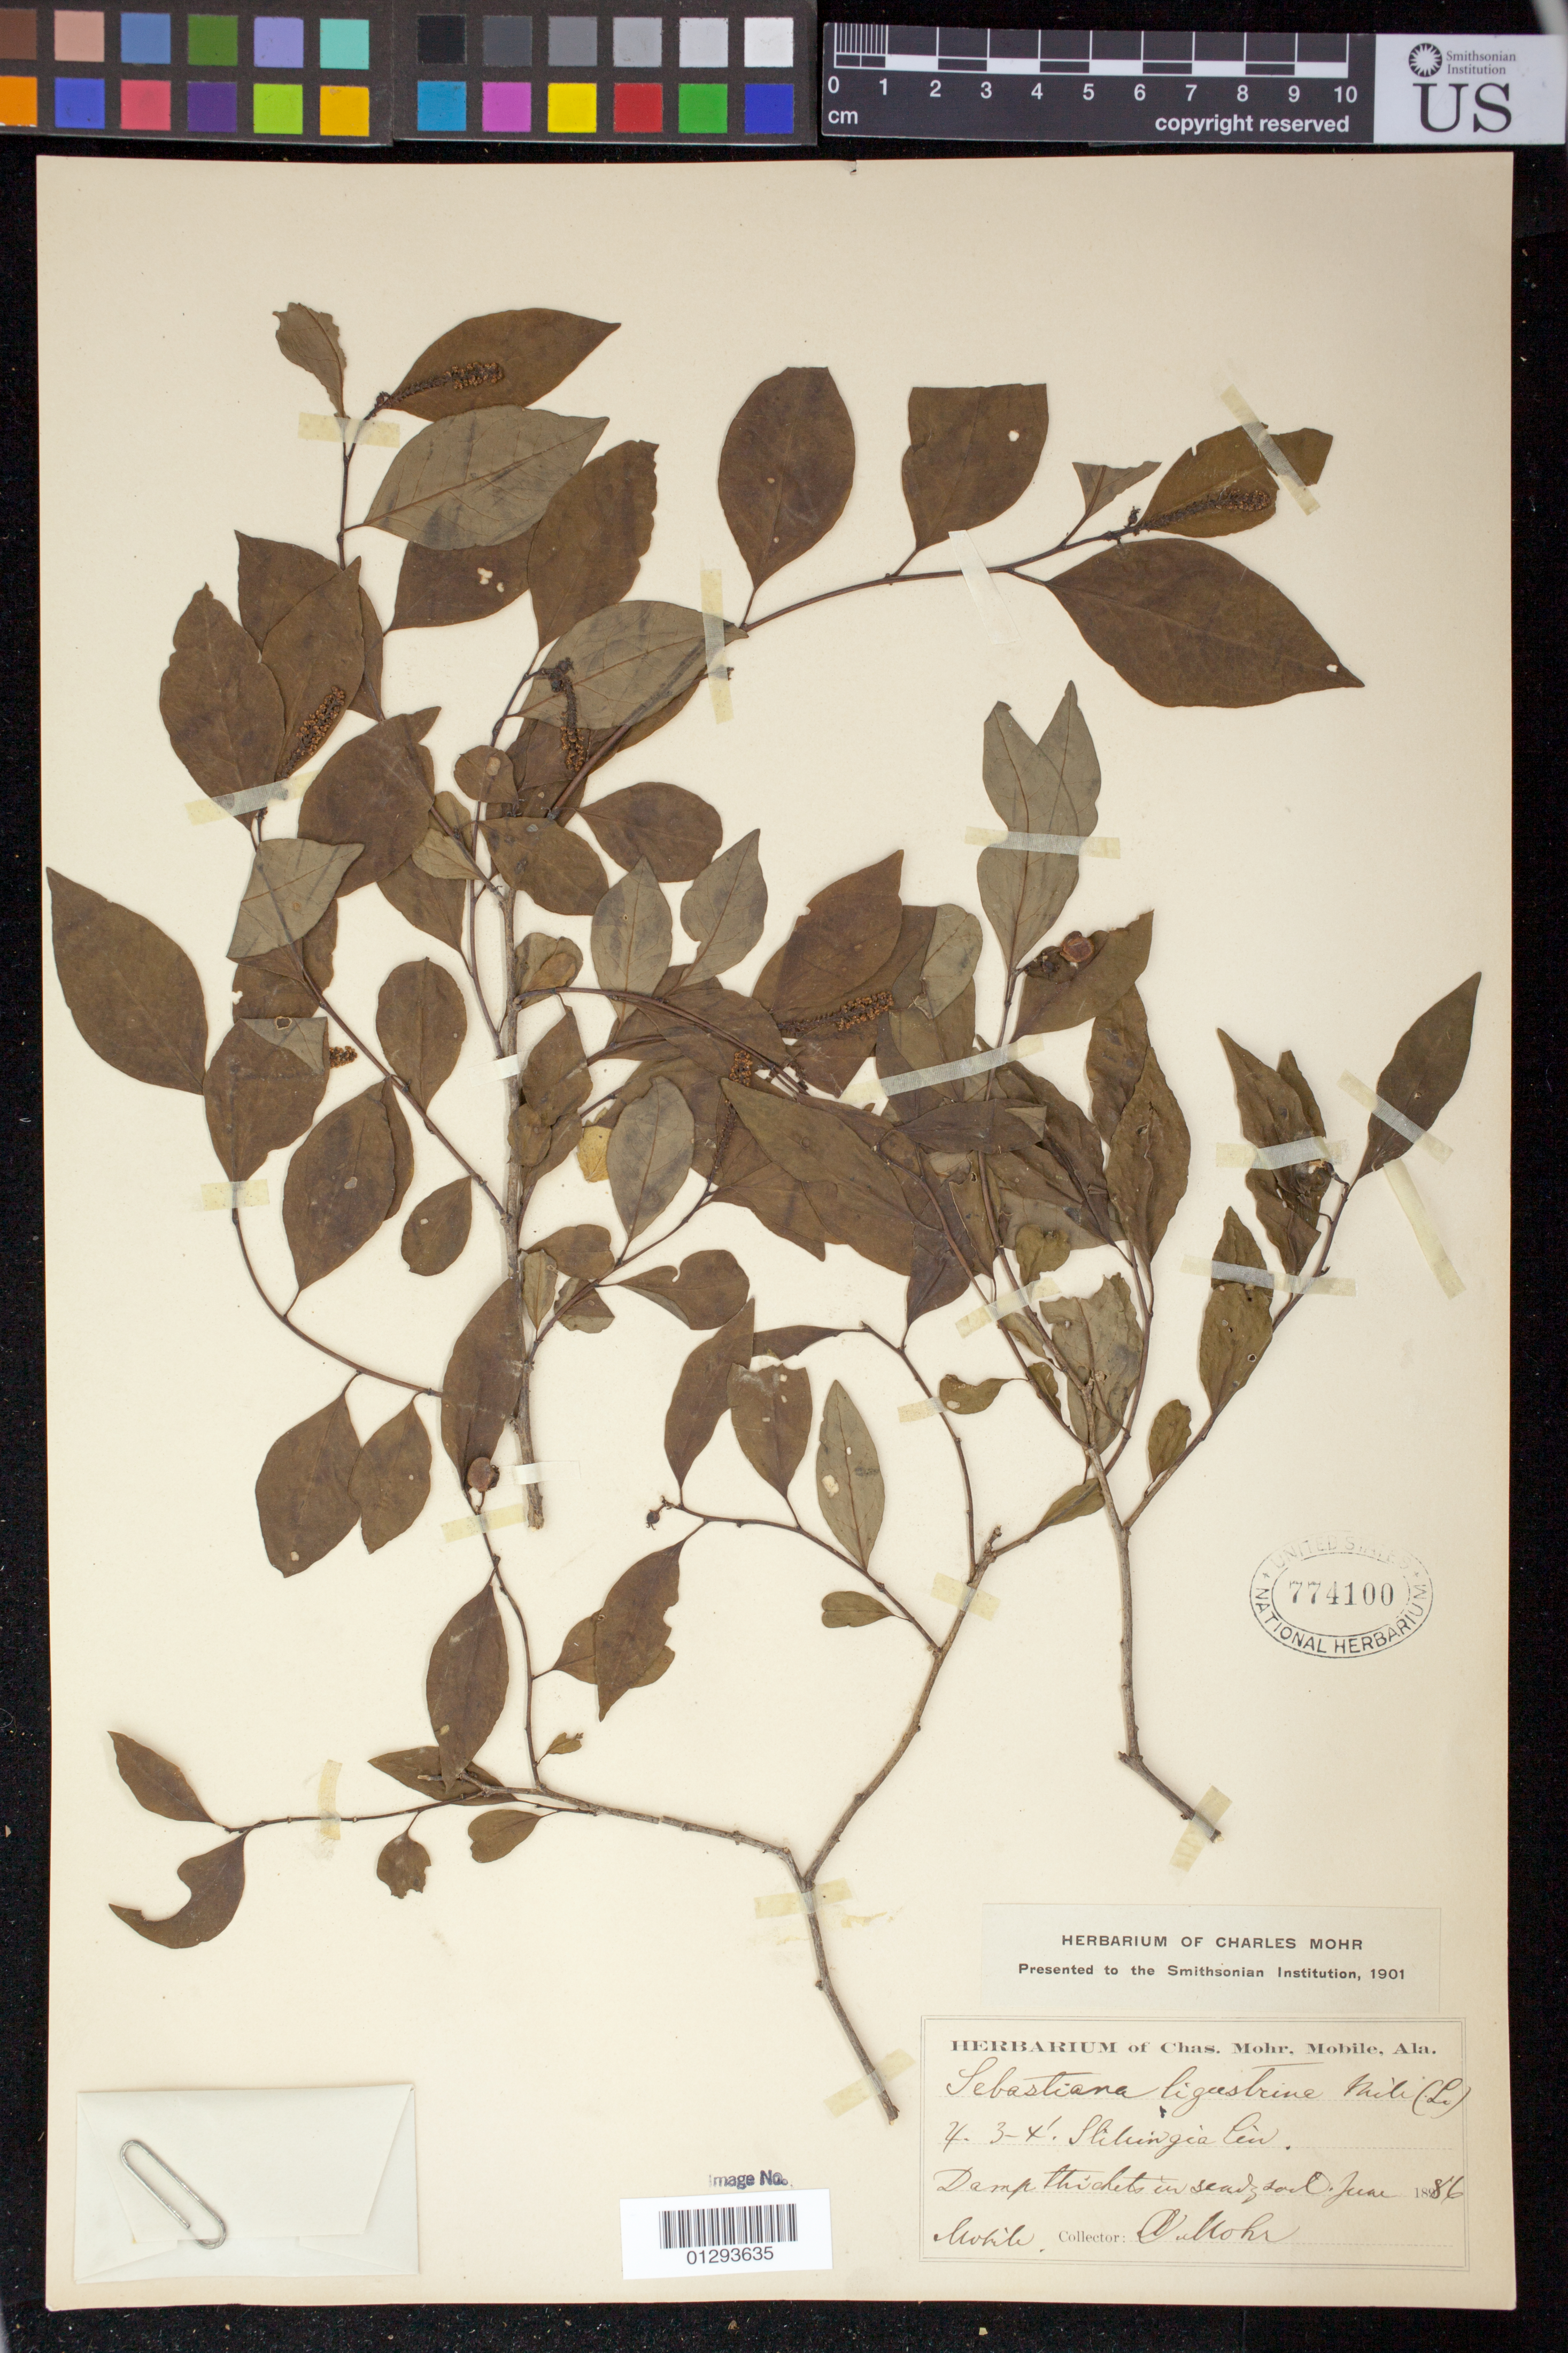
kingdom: Plantae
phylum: Tracheophyta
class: Magnoliopsida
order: Malpighiales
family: Euphorbiaceae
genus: Sebastiania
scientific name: Sebastiania fruticosa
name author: (Bartram) Fernald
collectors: C. T. Mohr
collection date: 1886-06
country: United States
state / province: Alabama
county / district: Mobile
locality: Mobile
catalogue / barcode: US 774100